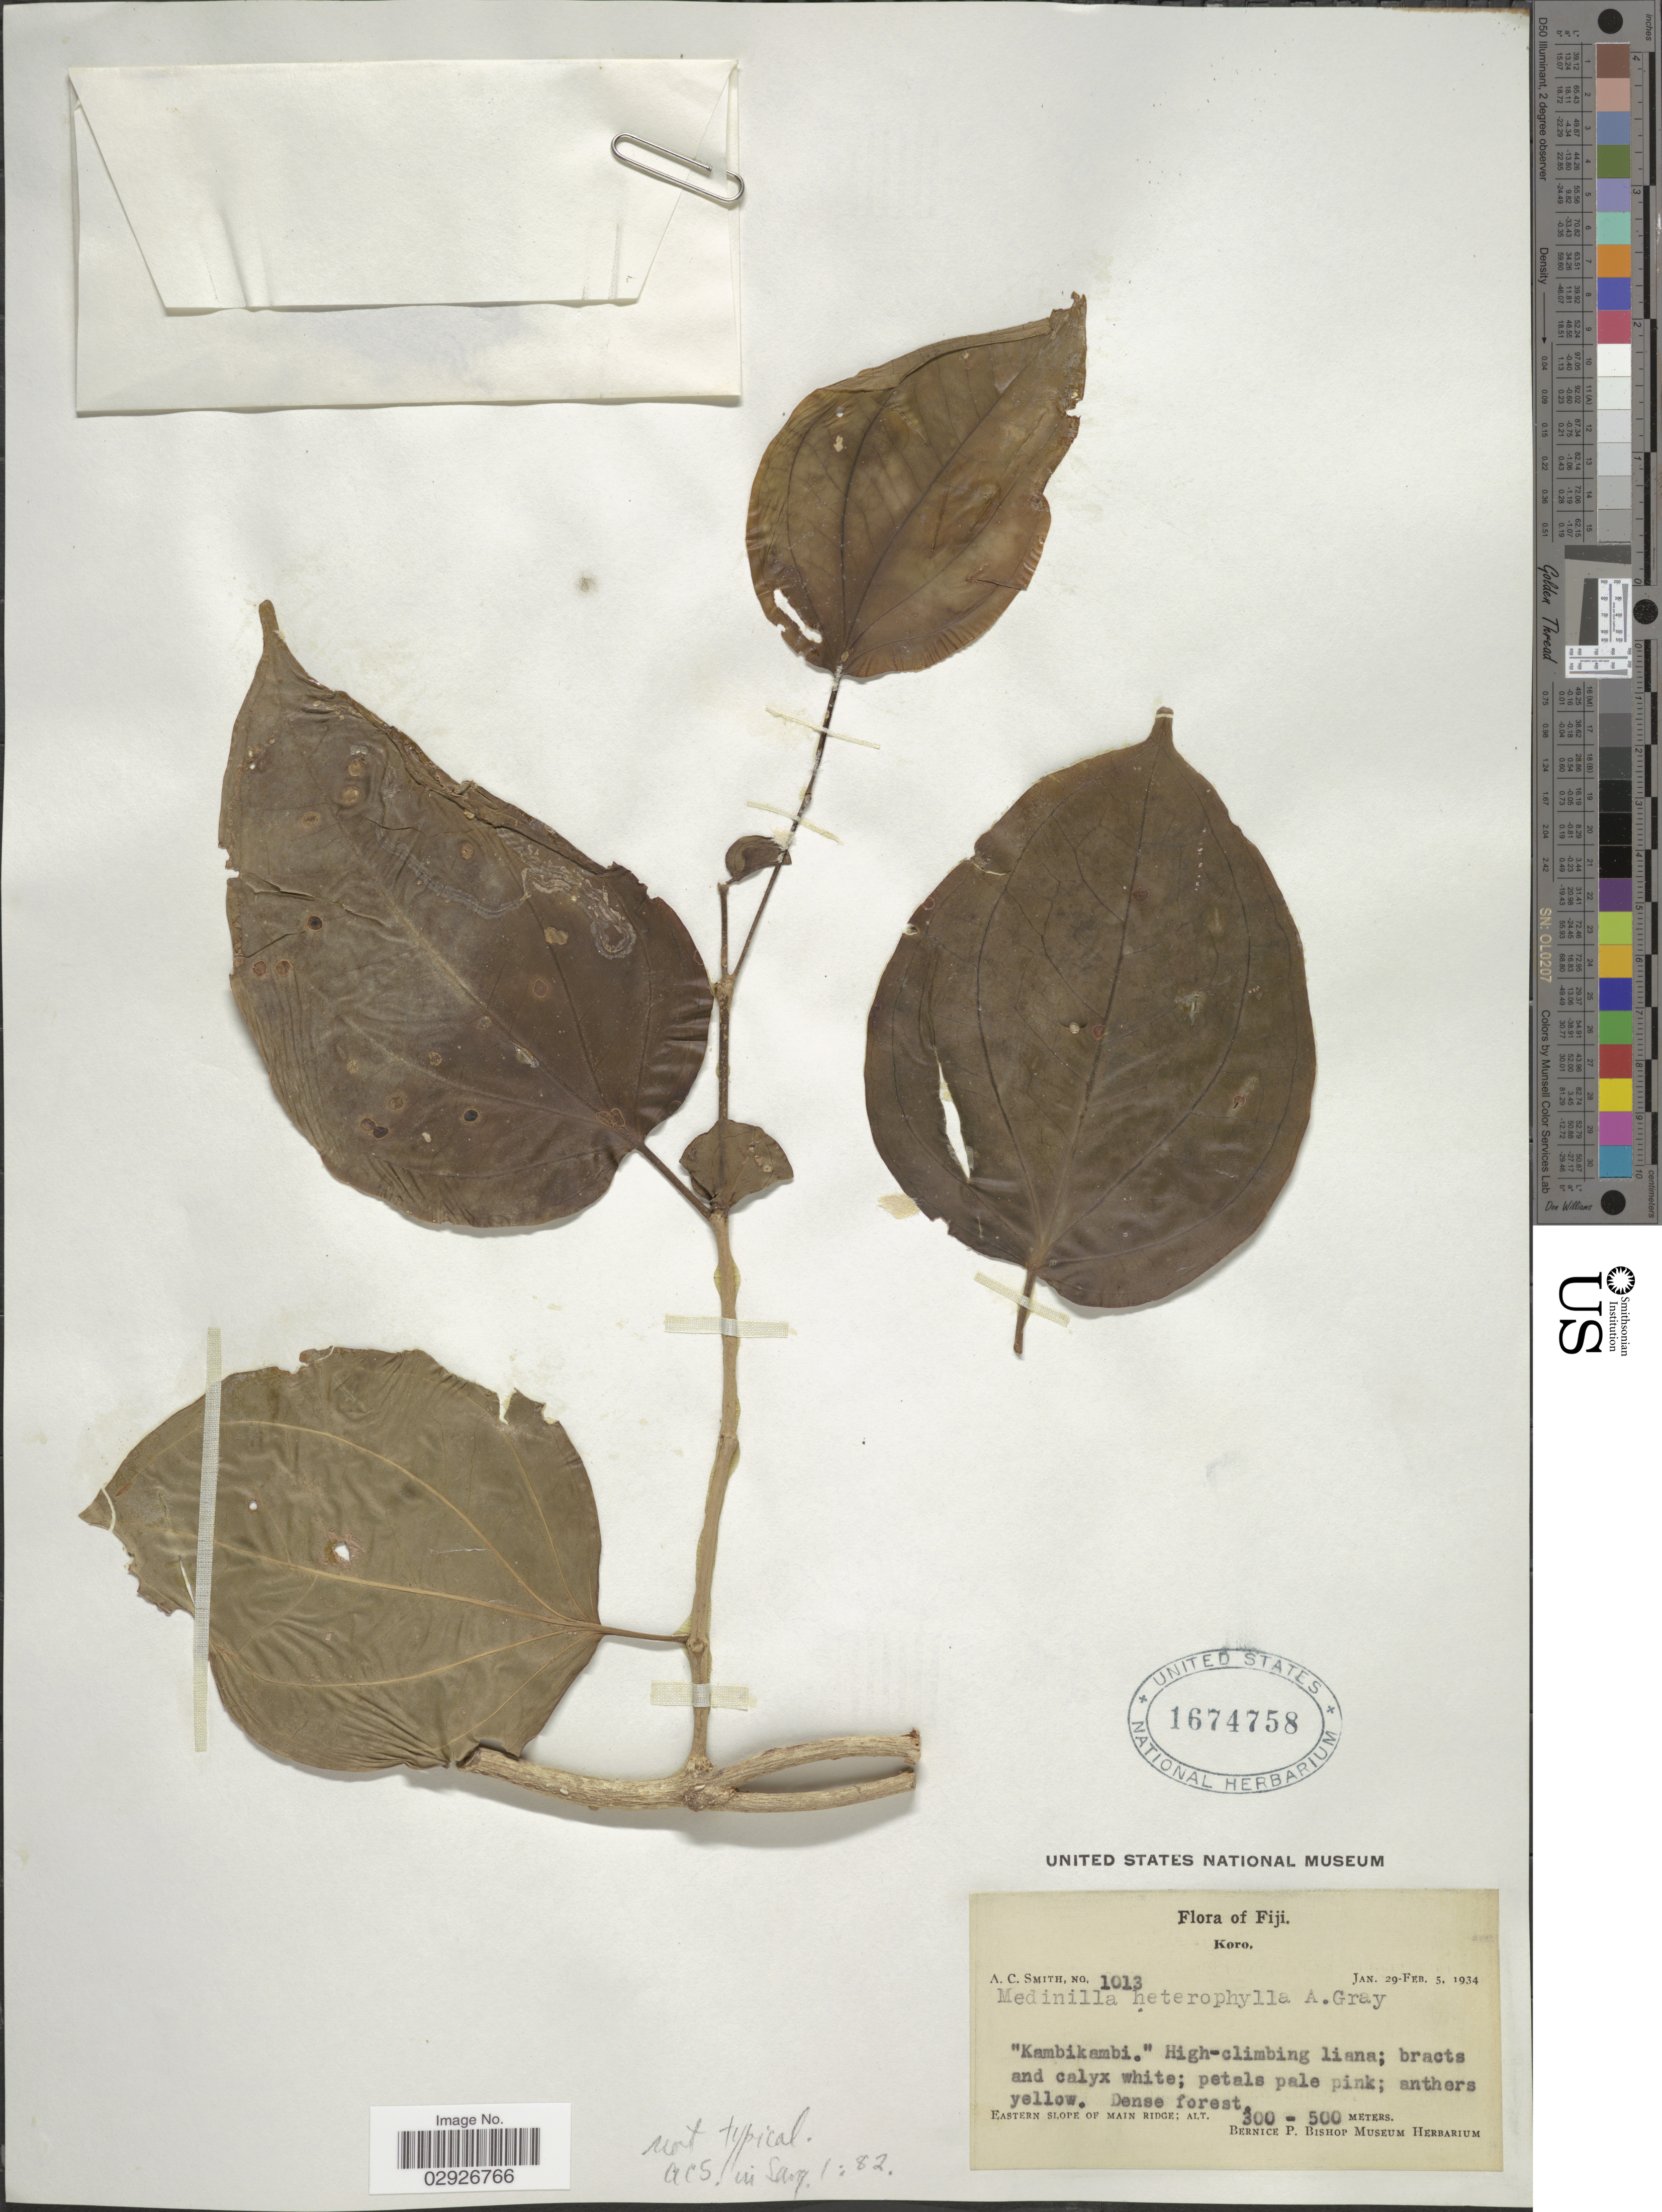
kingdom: Plantae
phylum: Tracheophyta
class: Magnoliopsida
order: Myrtales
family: Melastomataceae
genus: Medinilla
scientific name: Medinilla heterophylla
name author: A. Gray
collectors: A. C. Smith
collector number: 1013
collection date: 1934-01-29/1934-02-05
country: Fiji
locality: Koro. Eastern slope of main ridge.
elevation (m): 300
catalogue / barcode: US 1674758